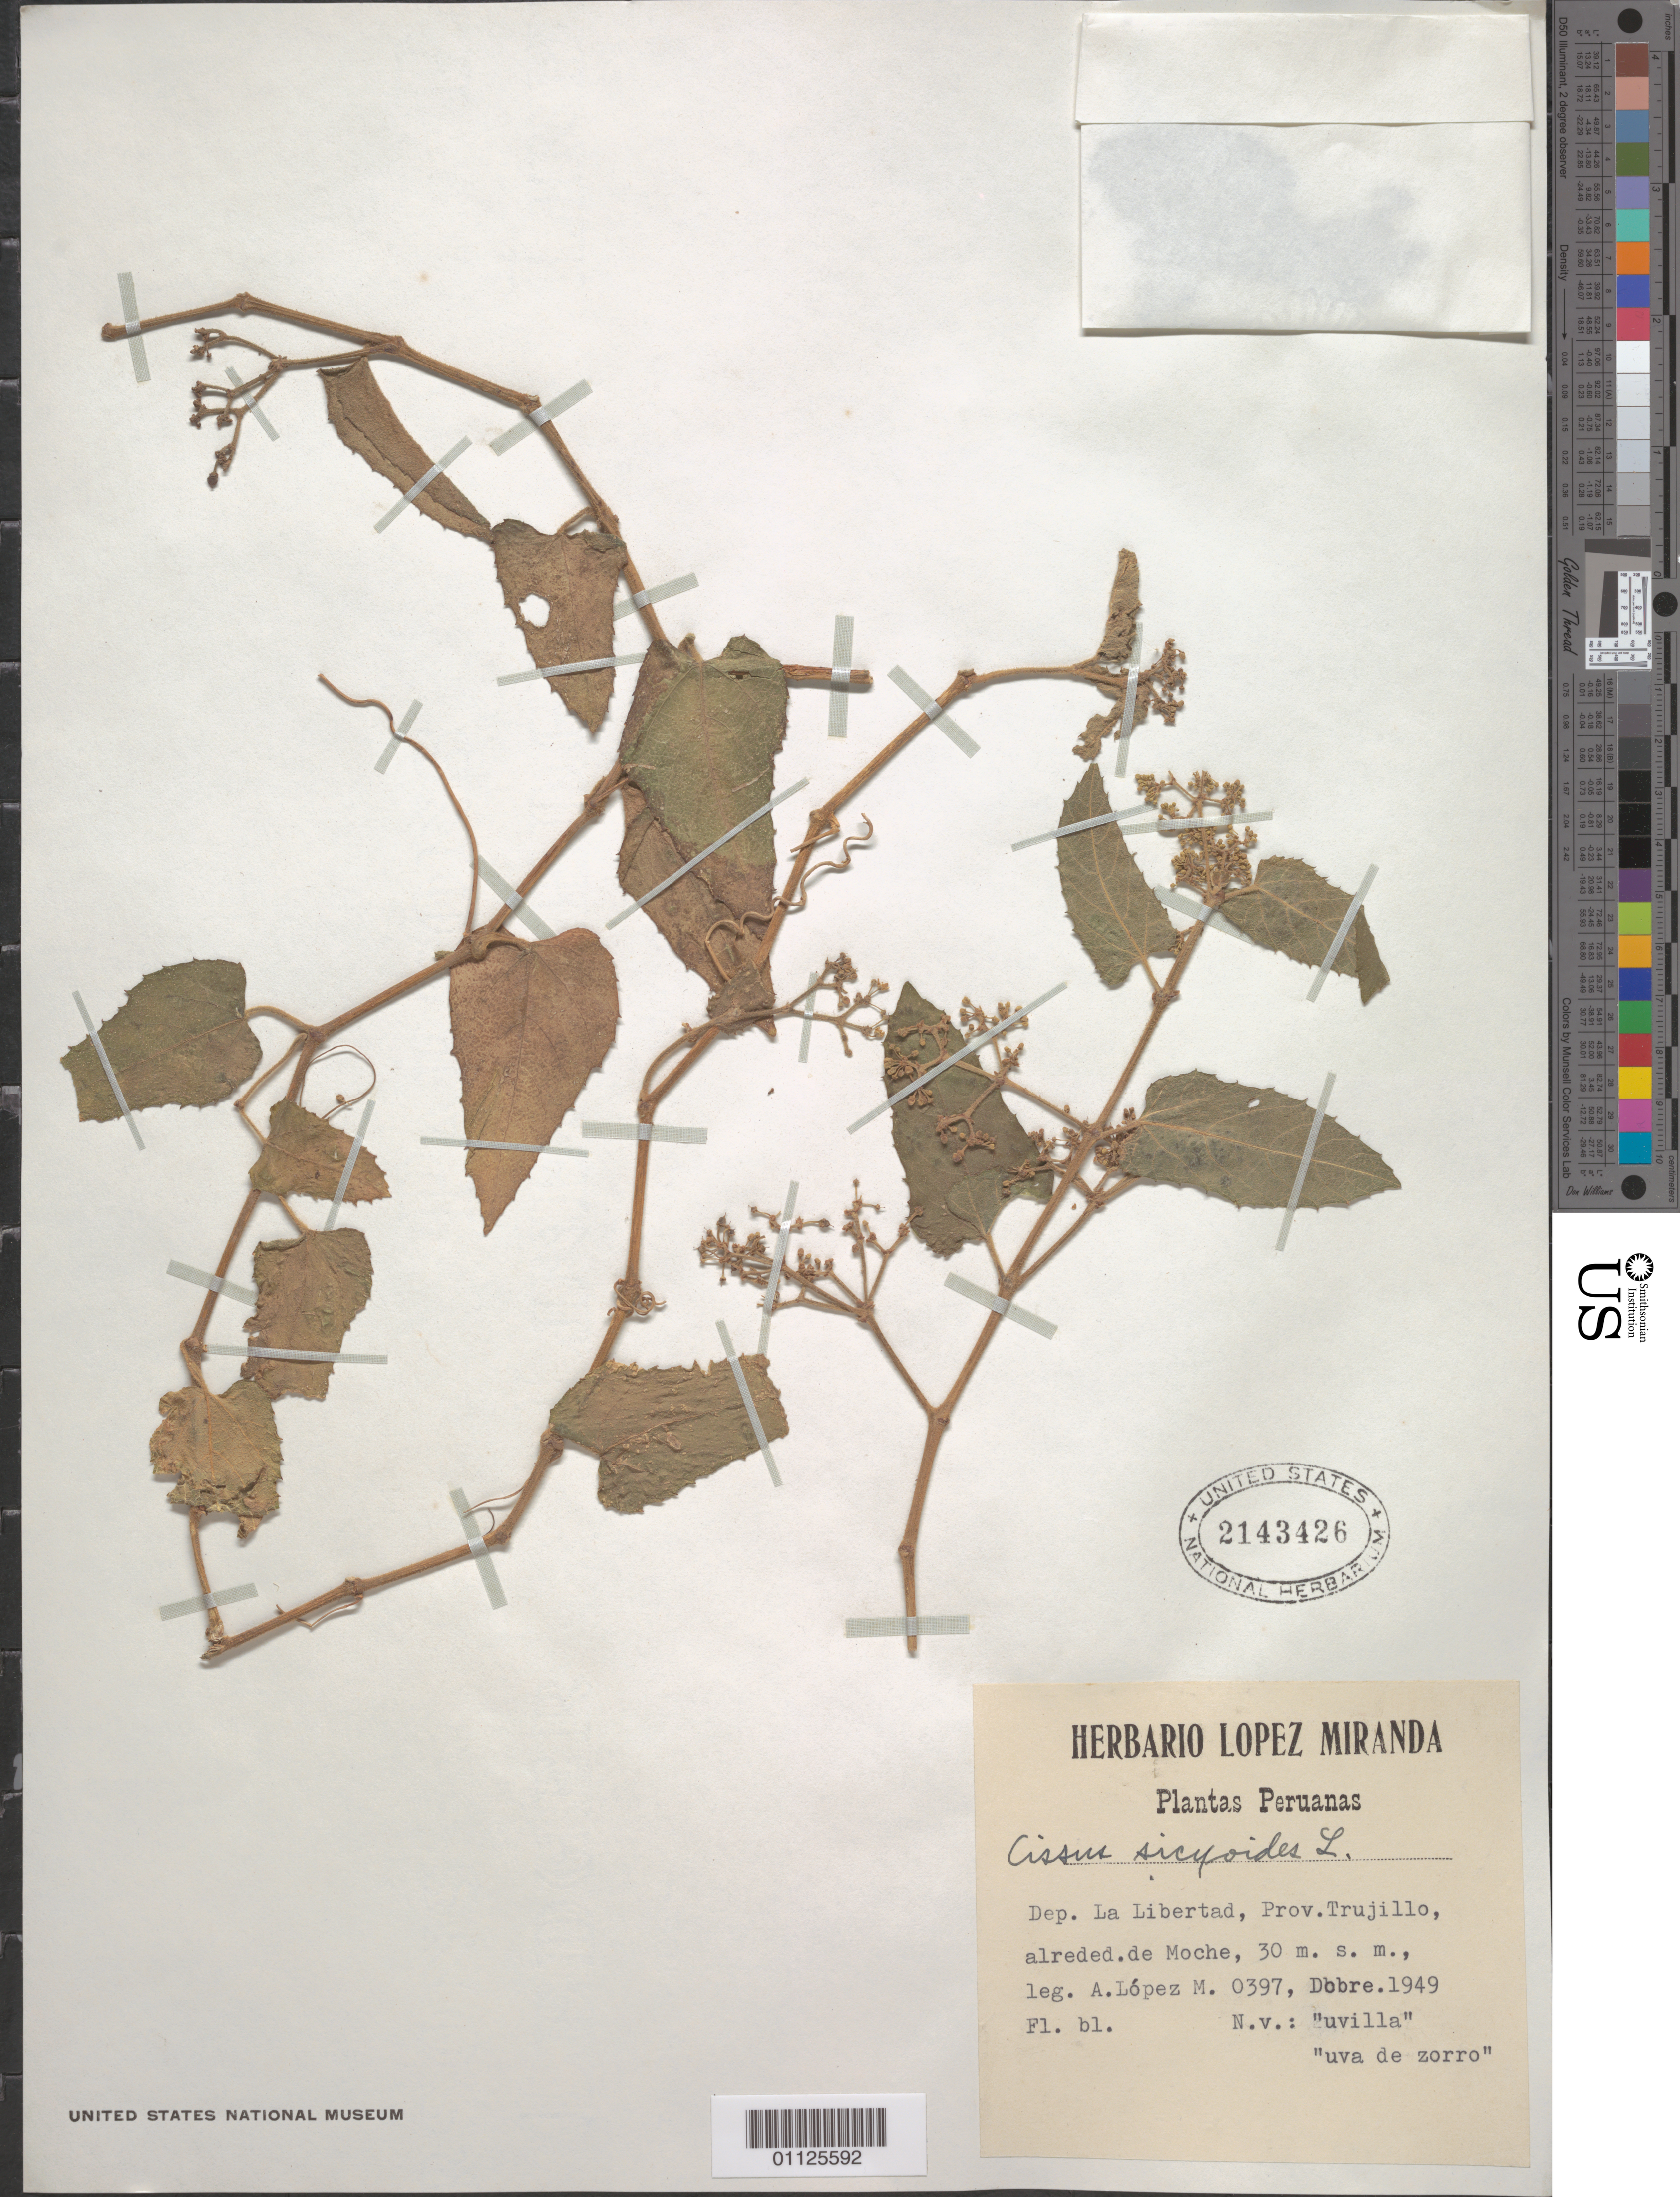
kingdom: Plantae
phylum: Tracheophyta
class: Magnoliopsida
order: Vitales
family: Vitaceae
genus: Cissus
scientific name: Cissus verticillata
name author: (L.) Nicolson & C.E. Jarvis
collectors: A. L. Miranda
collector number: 0397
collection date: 1949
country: Peru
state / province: La Libertad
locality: Prov. Trujillo.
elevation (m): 30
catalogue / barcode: US 2143426